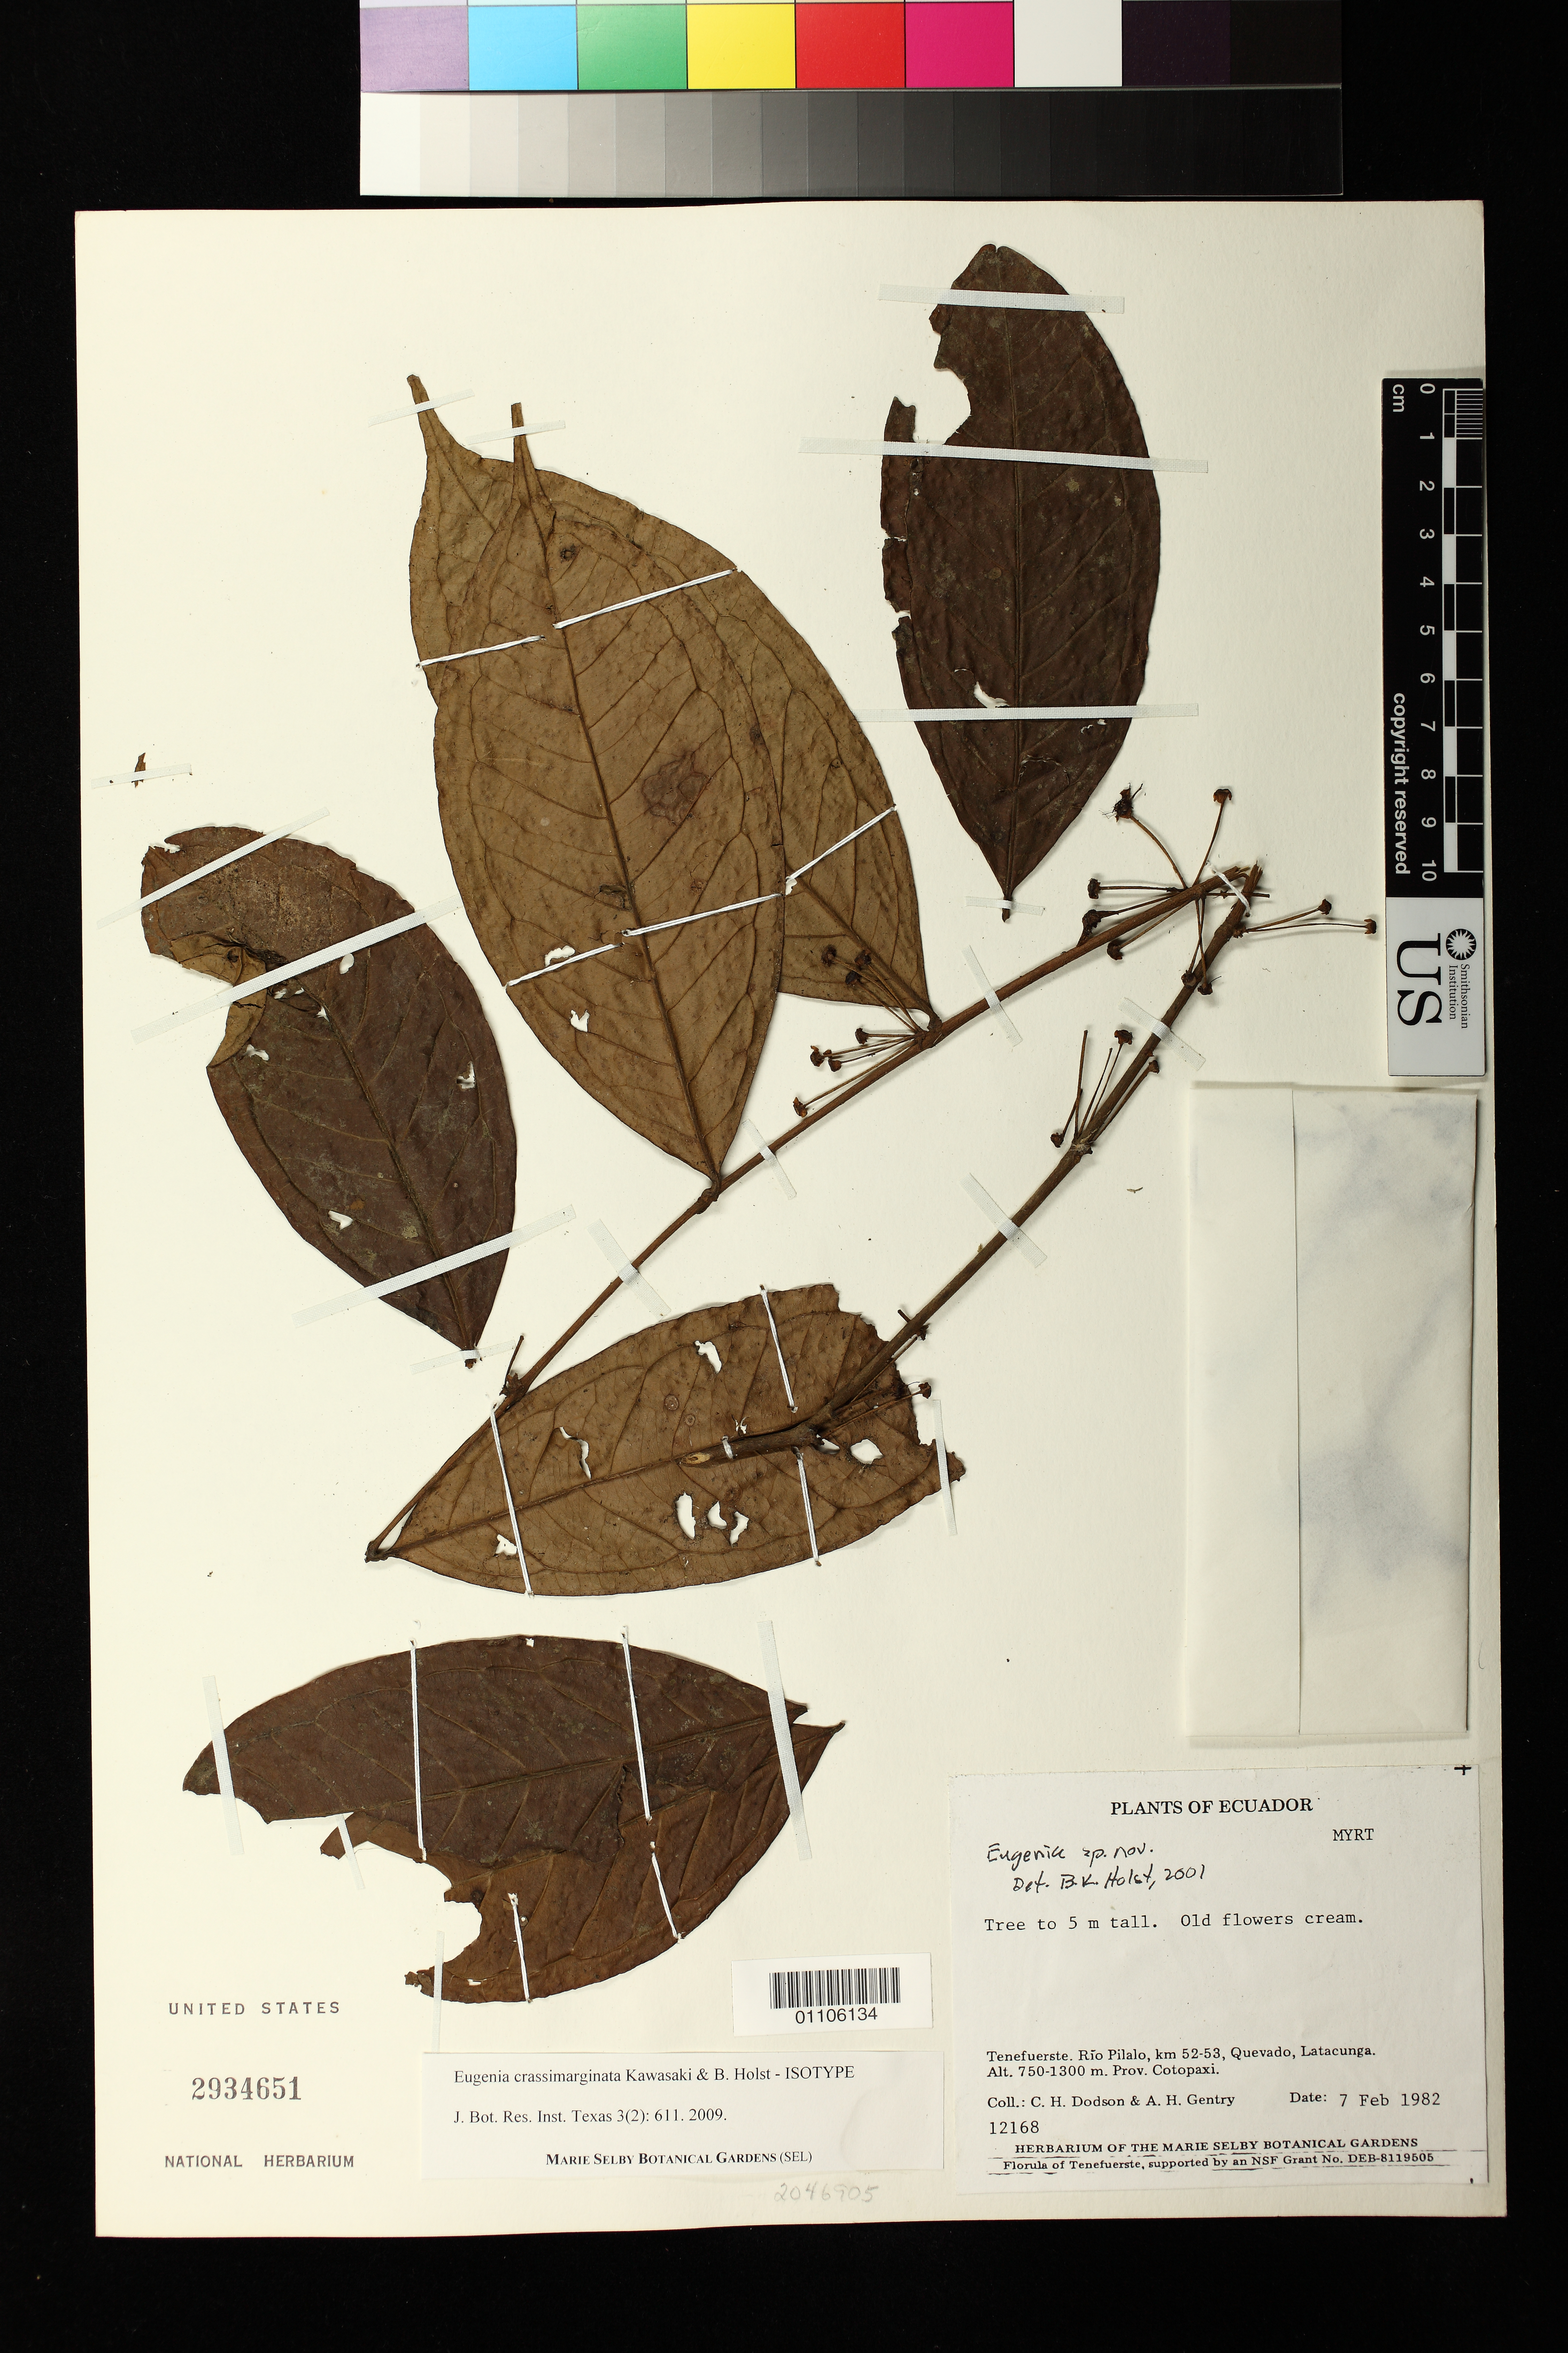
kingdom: Plantae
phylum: Tracheophyta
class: Magnoliopsida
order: Myrtales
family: Myrtaceae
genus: Eugenia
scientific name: Eugenia crassimarginata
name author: M.L. Kawas. & B. Holst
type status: Isotype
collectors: C. H. Dodson & A. H. Gentry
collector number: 12168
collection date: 1982-02-07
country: Ecuador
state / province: Cotopaxi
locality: Tenefuerste. Río Pilalo, km 52-53. Quevado, Latacunga. Prov. Cotopaxi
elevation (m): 750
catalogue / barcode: US 2934651